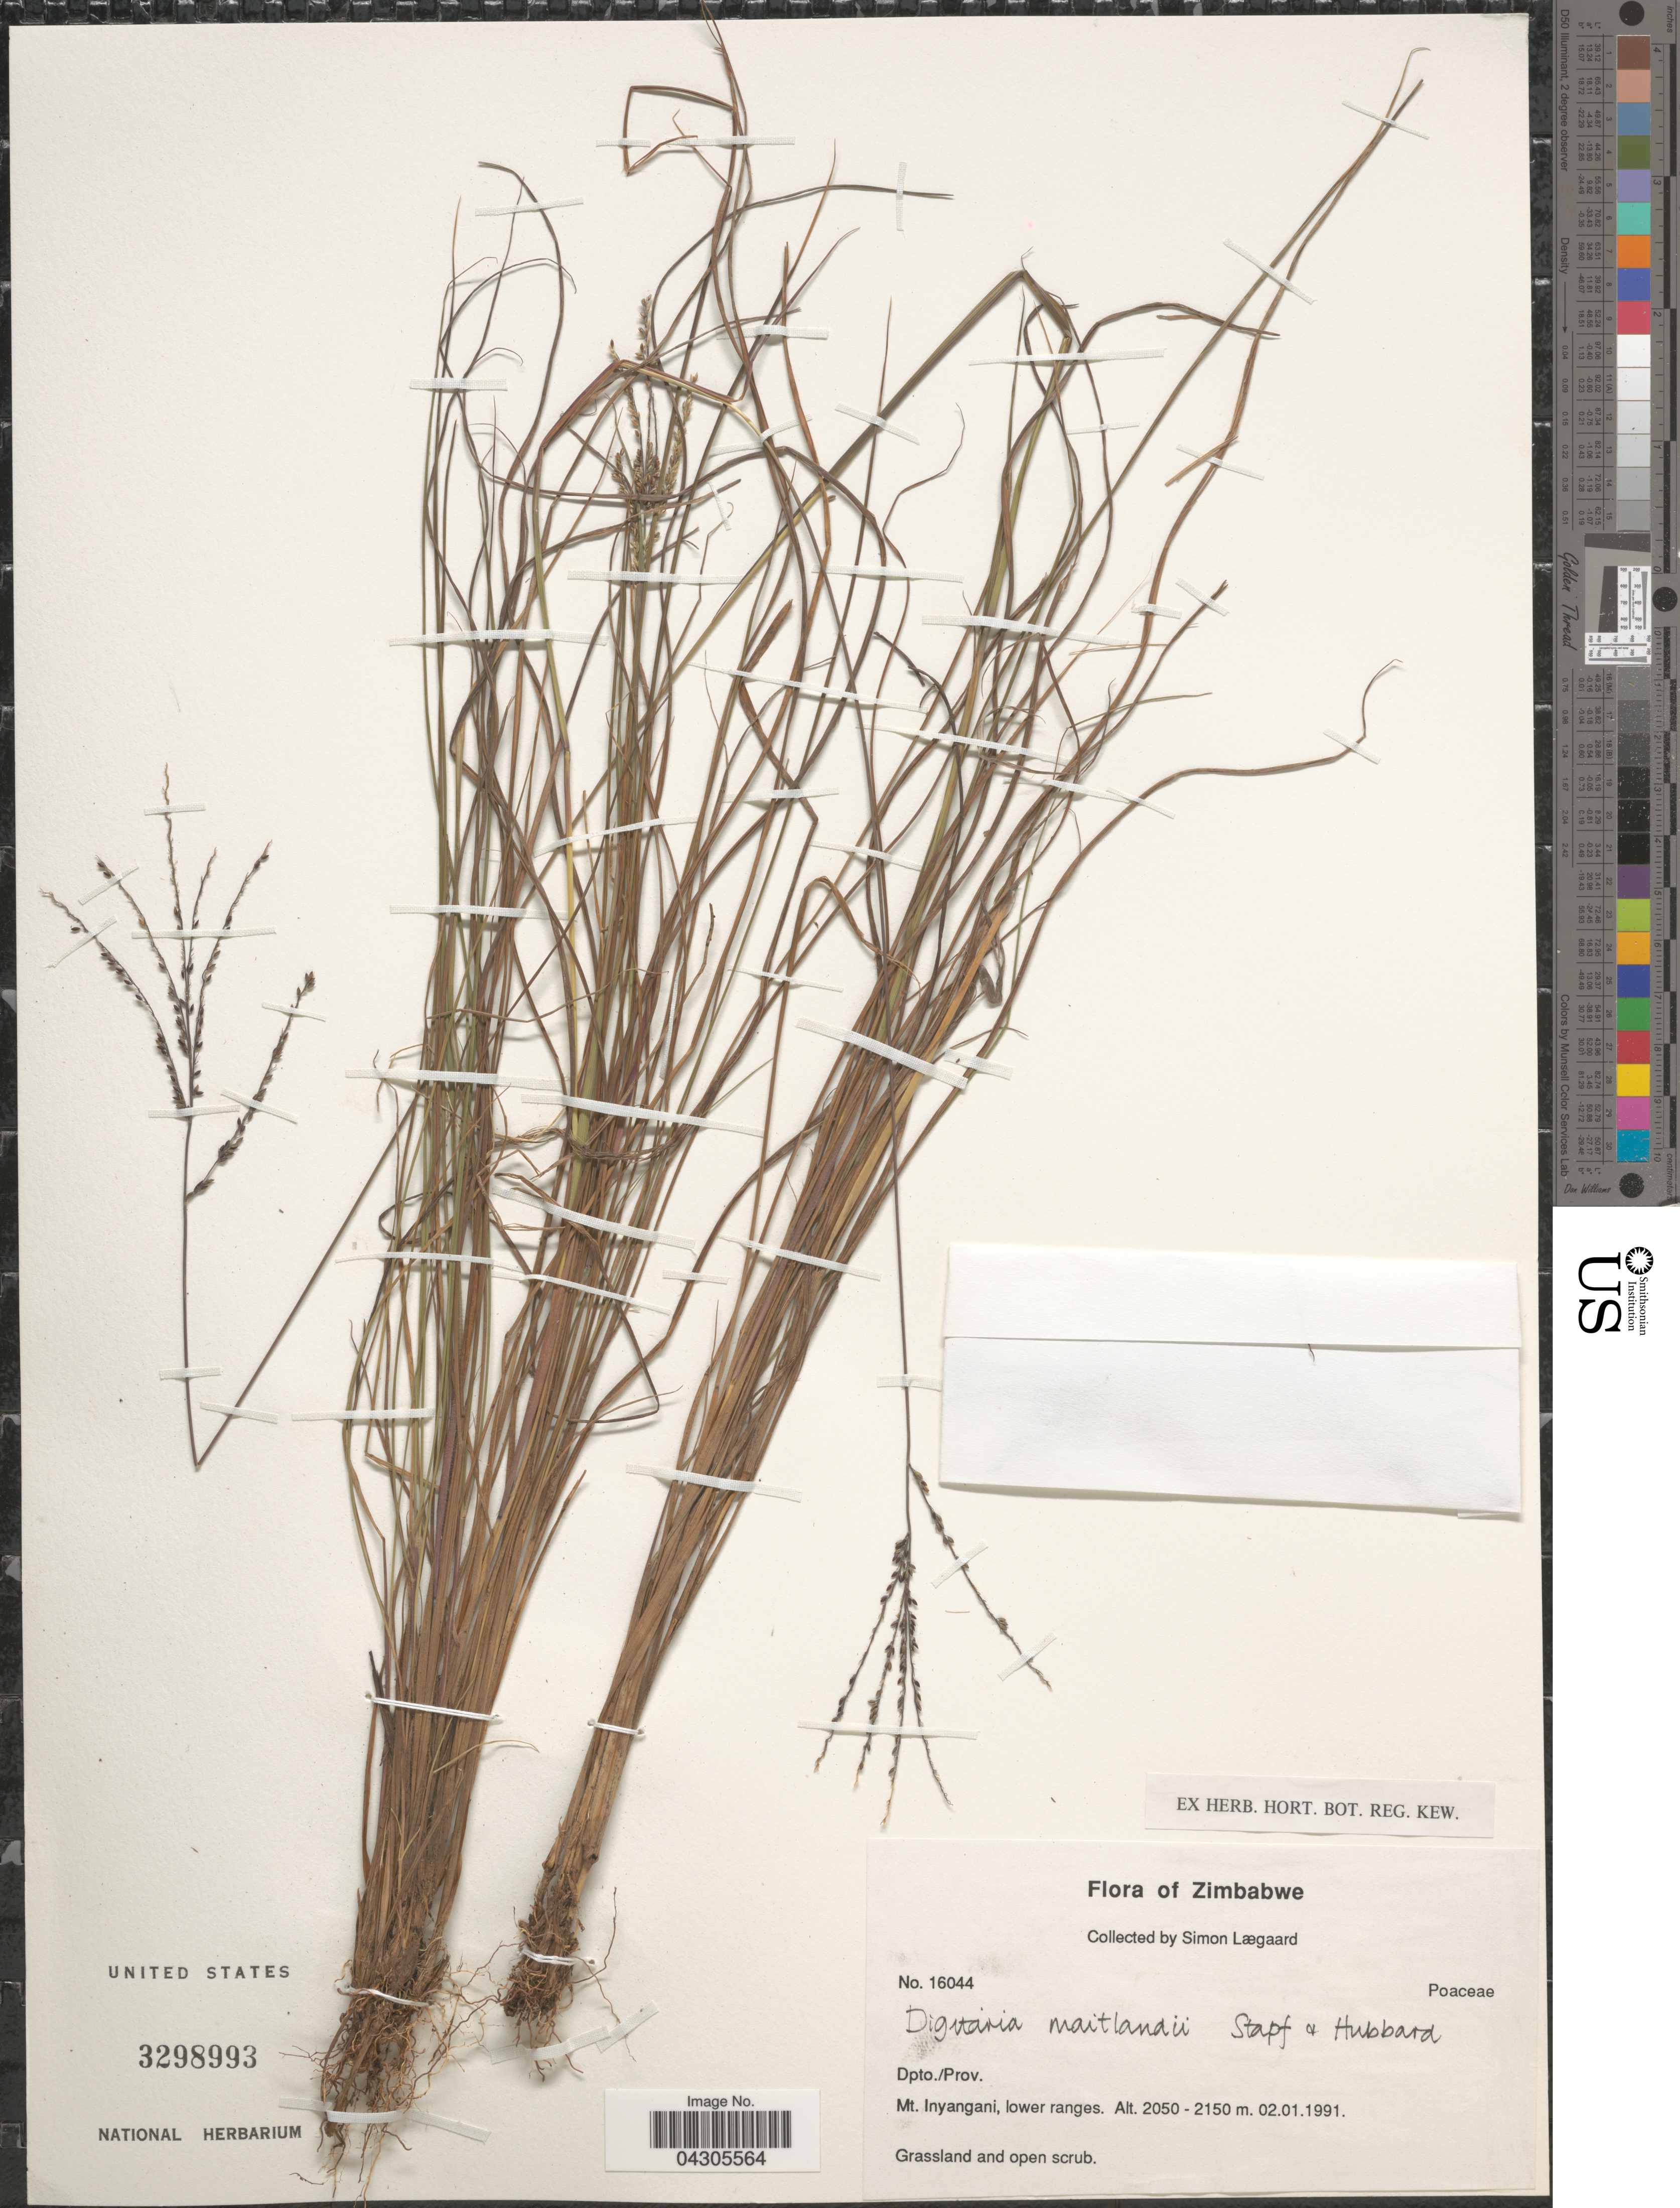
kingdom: Plantae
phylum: Tracheophyta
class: Liliopsida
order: Poales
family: Poaceae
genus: Digitaria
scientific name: Digitaria maitlandii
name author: Stapf & C. E. Hubb.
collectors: S. Lægaard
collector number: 16044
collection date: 1991-01-02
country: Zimbabwe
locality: Dpto./Prov. Mt. Inyangani.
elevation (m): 2050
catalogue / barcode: US 3298993